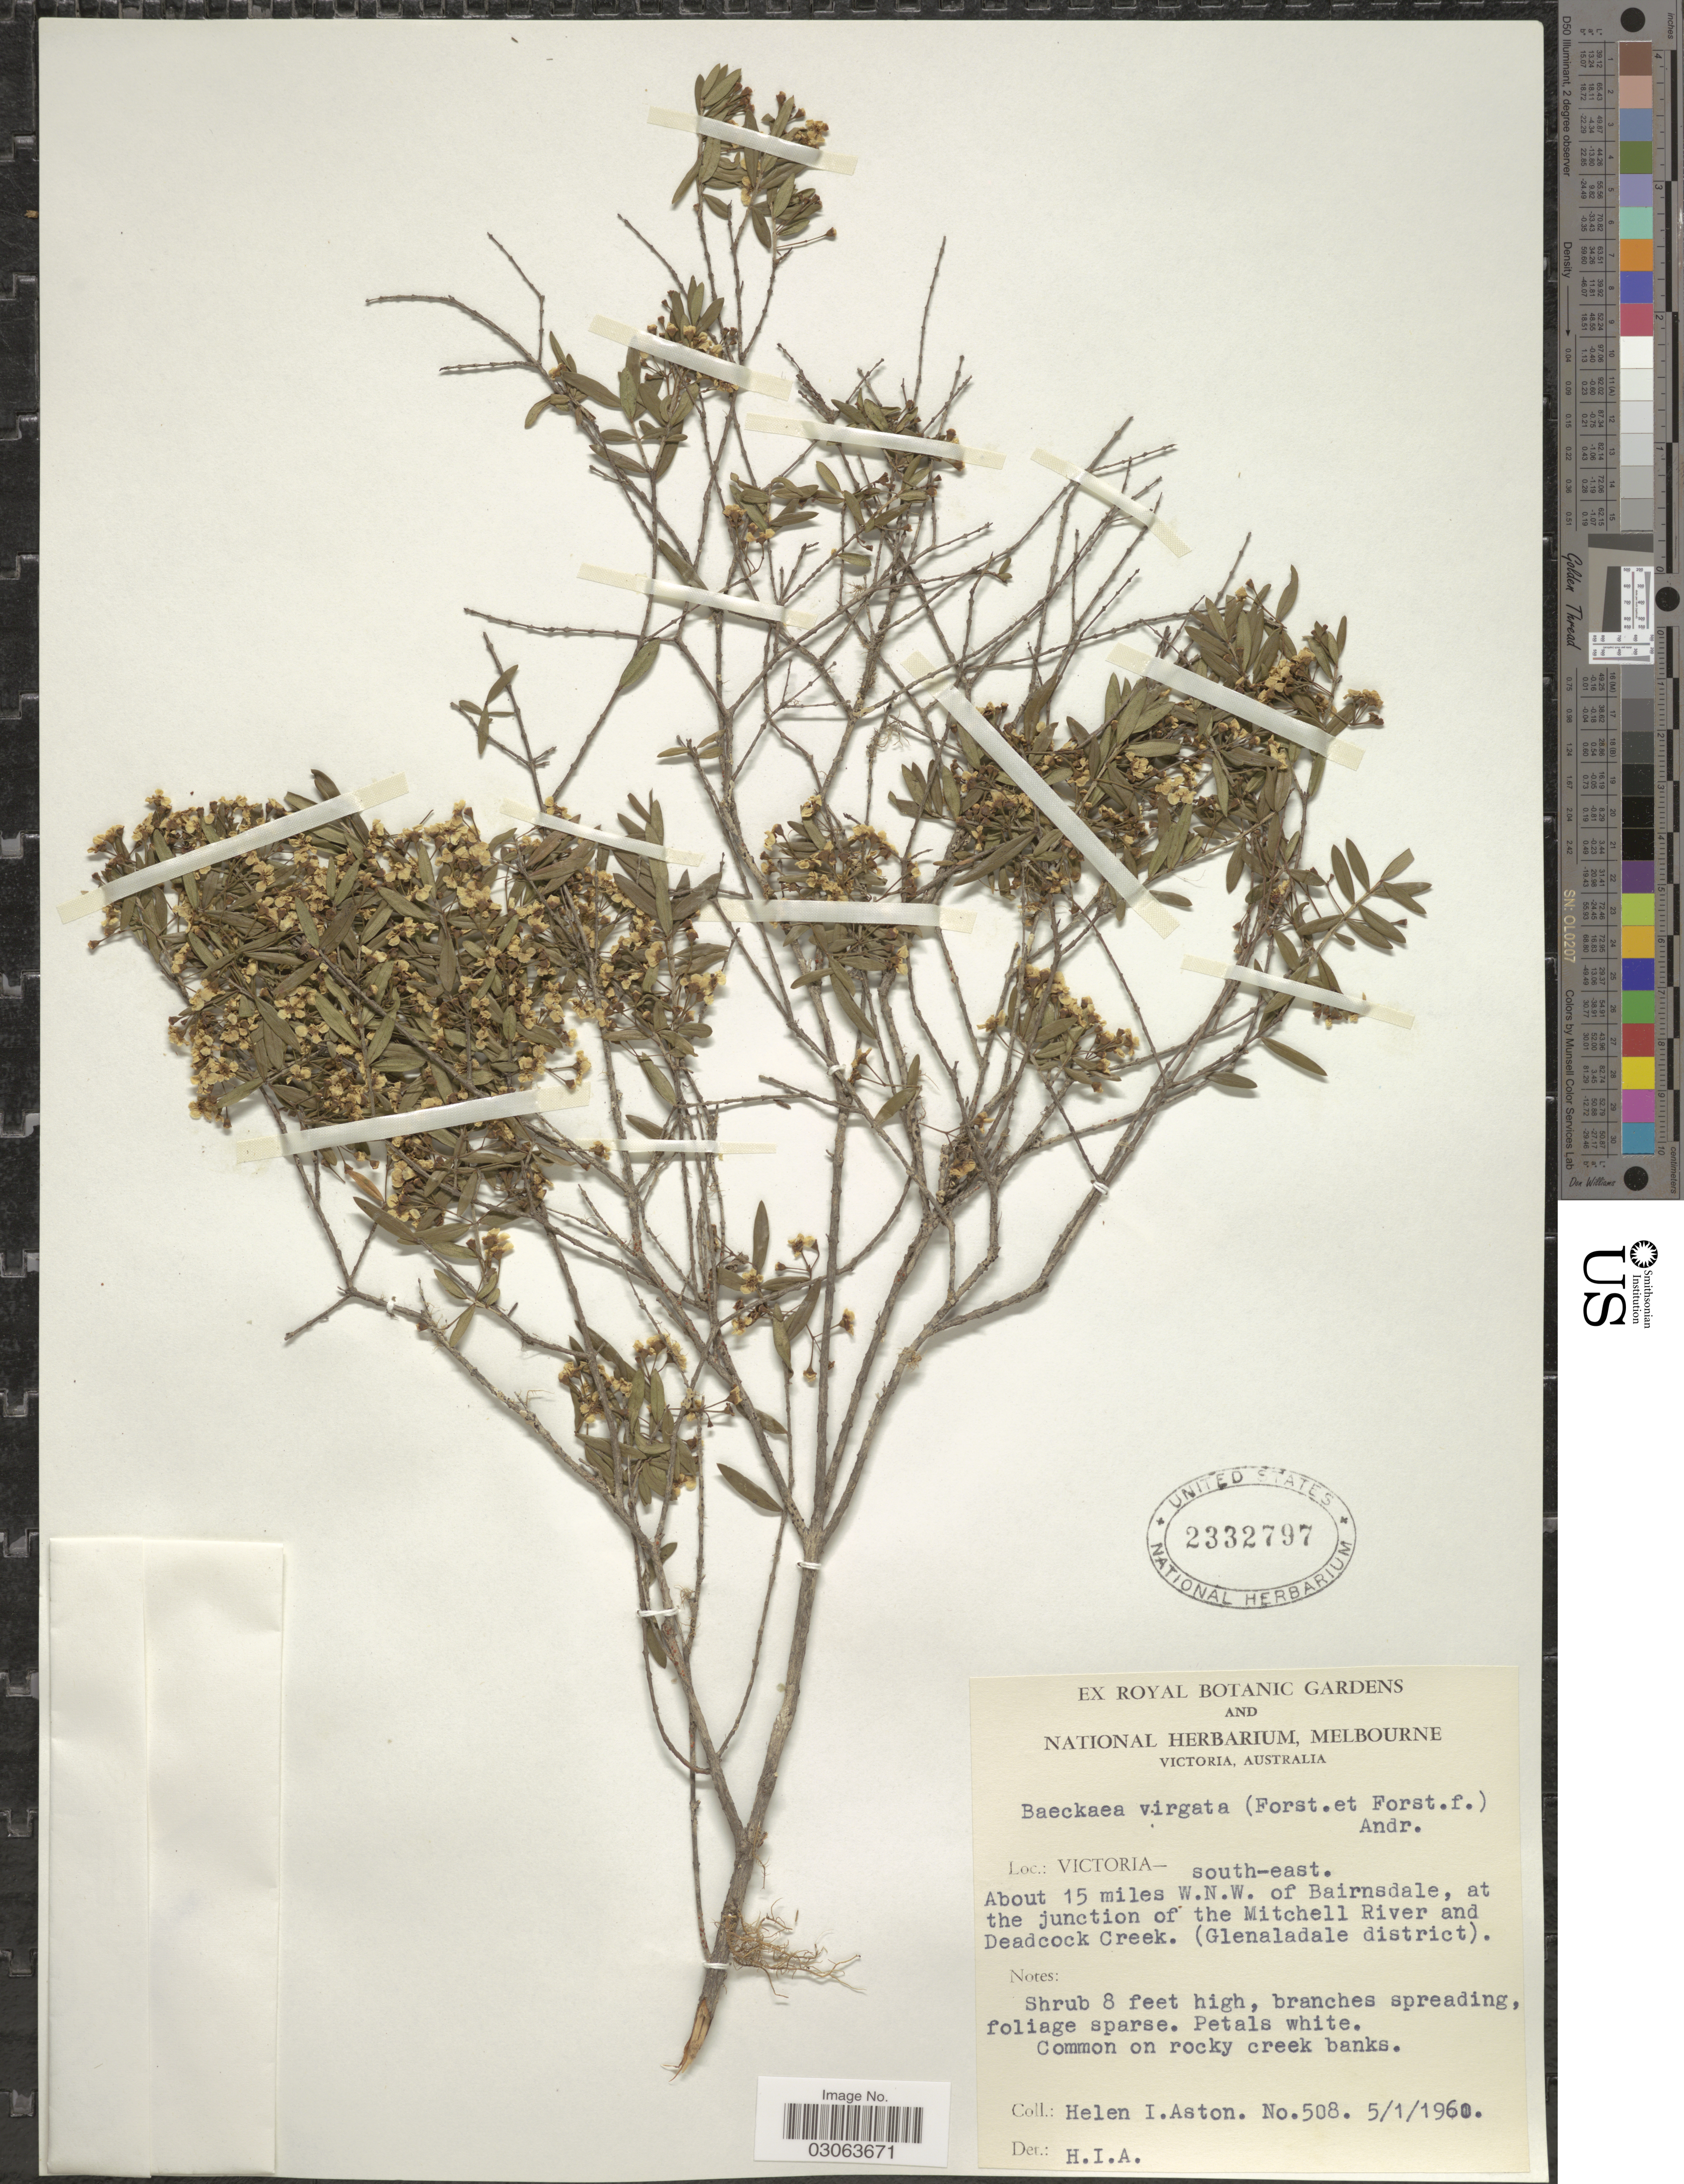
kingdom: Plantae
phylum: Tracheophyta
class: Magnoliopsida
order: Myrtales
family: Myrtaceae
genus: Sannantha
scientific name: Sannantha pluriflora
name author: (F. Muell.) P.G. Wilson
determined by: Rye, B. L.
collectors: H. I. Aston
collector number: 508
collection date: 1960-01-05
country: Australia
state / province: Victoria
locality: Victoria - south-east. About 15 miles W.N.W. of Bairnsdale, at the junction of the Mitchell River and Deadcock Creek. (Glenaladale district).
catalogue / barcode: US 2332797